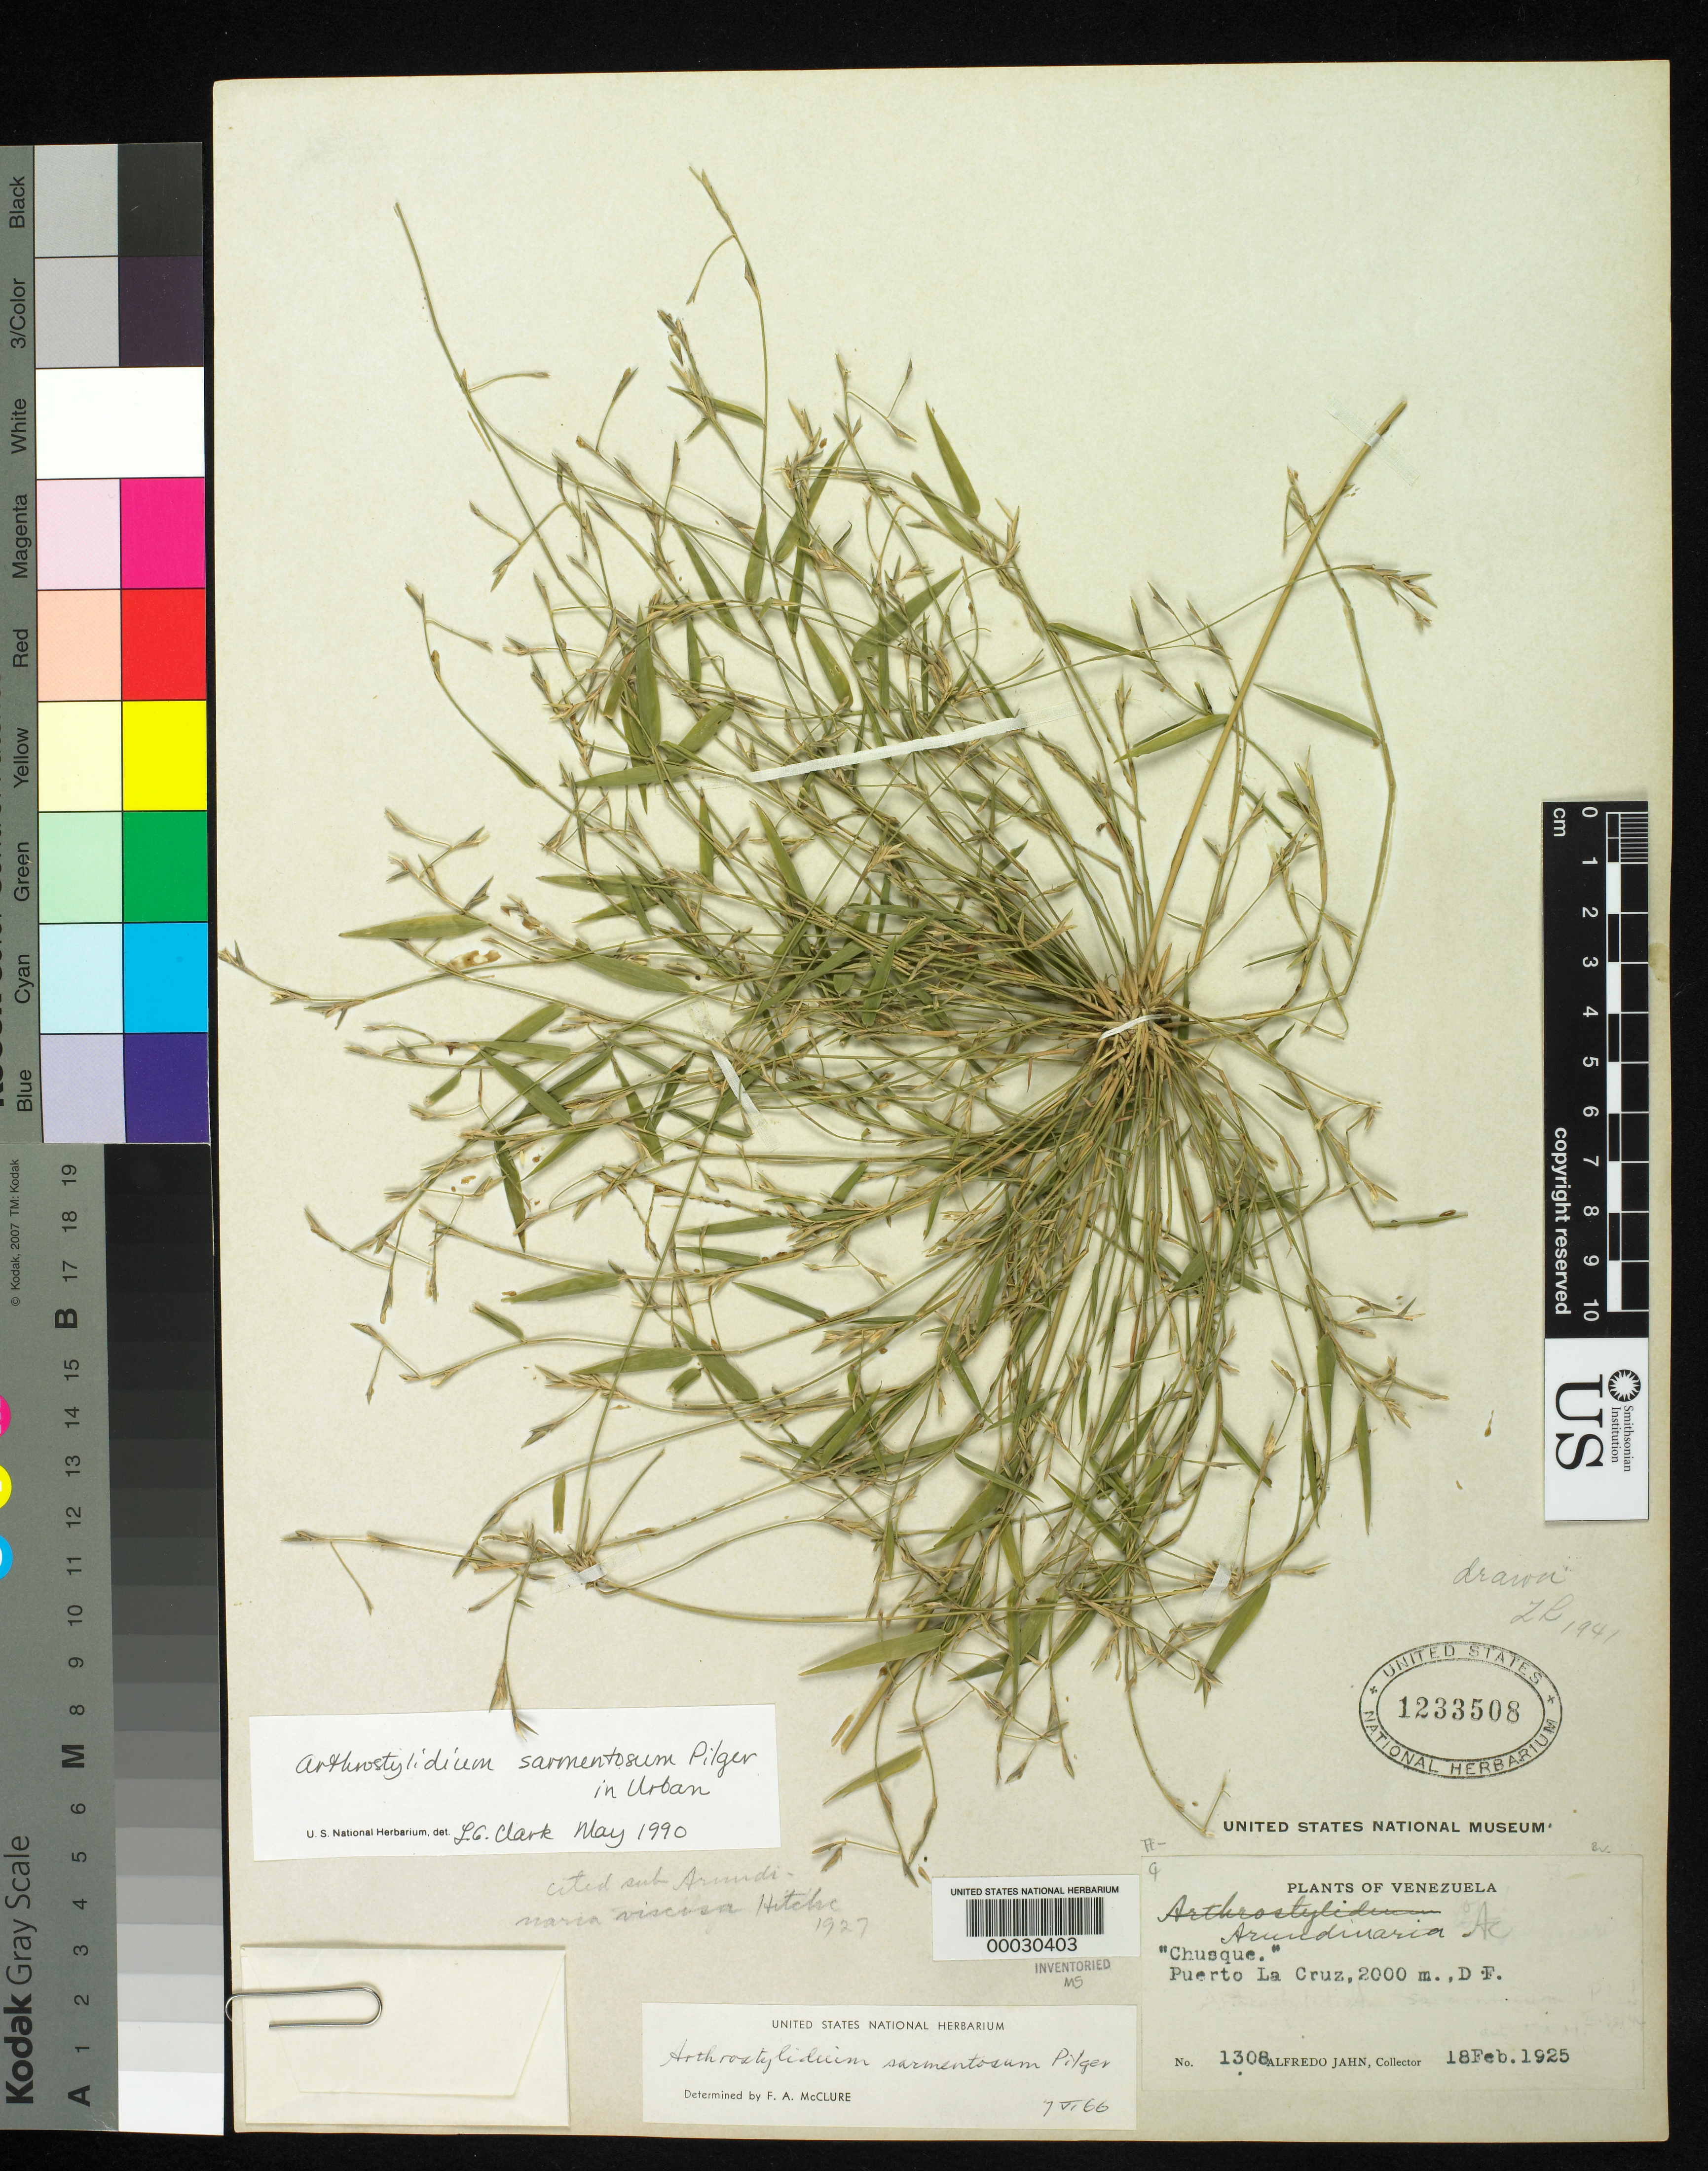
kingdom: Plantae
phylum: Tracheophyta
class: Liliopsida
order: Poales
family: Poaceae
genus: Arthrostylidium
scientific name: Arthrostylidium sarmentosum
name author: Pilg. in Urb.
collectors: A. Jahn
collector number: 1308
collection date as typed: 18 Feb 1925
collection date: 1925-02-18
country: Venezuela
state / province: Anzoategui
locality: Puerto la cruz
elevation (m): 2000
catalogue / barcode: US 1233508